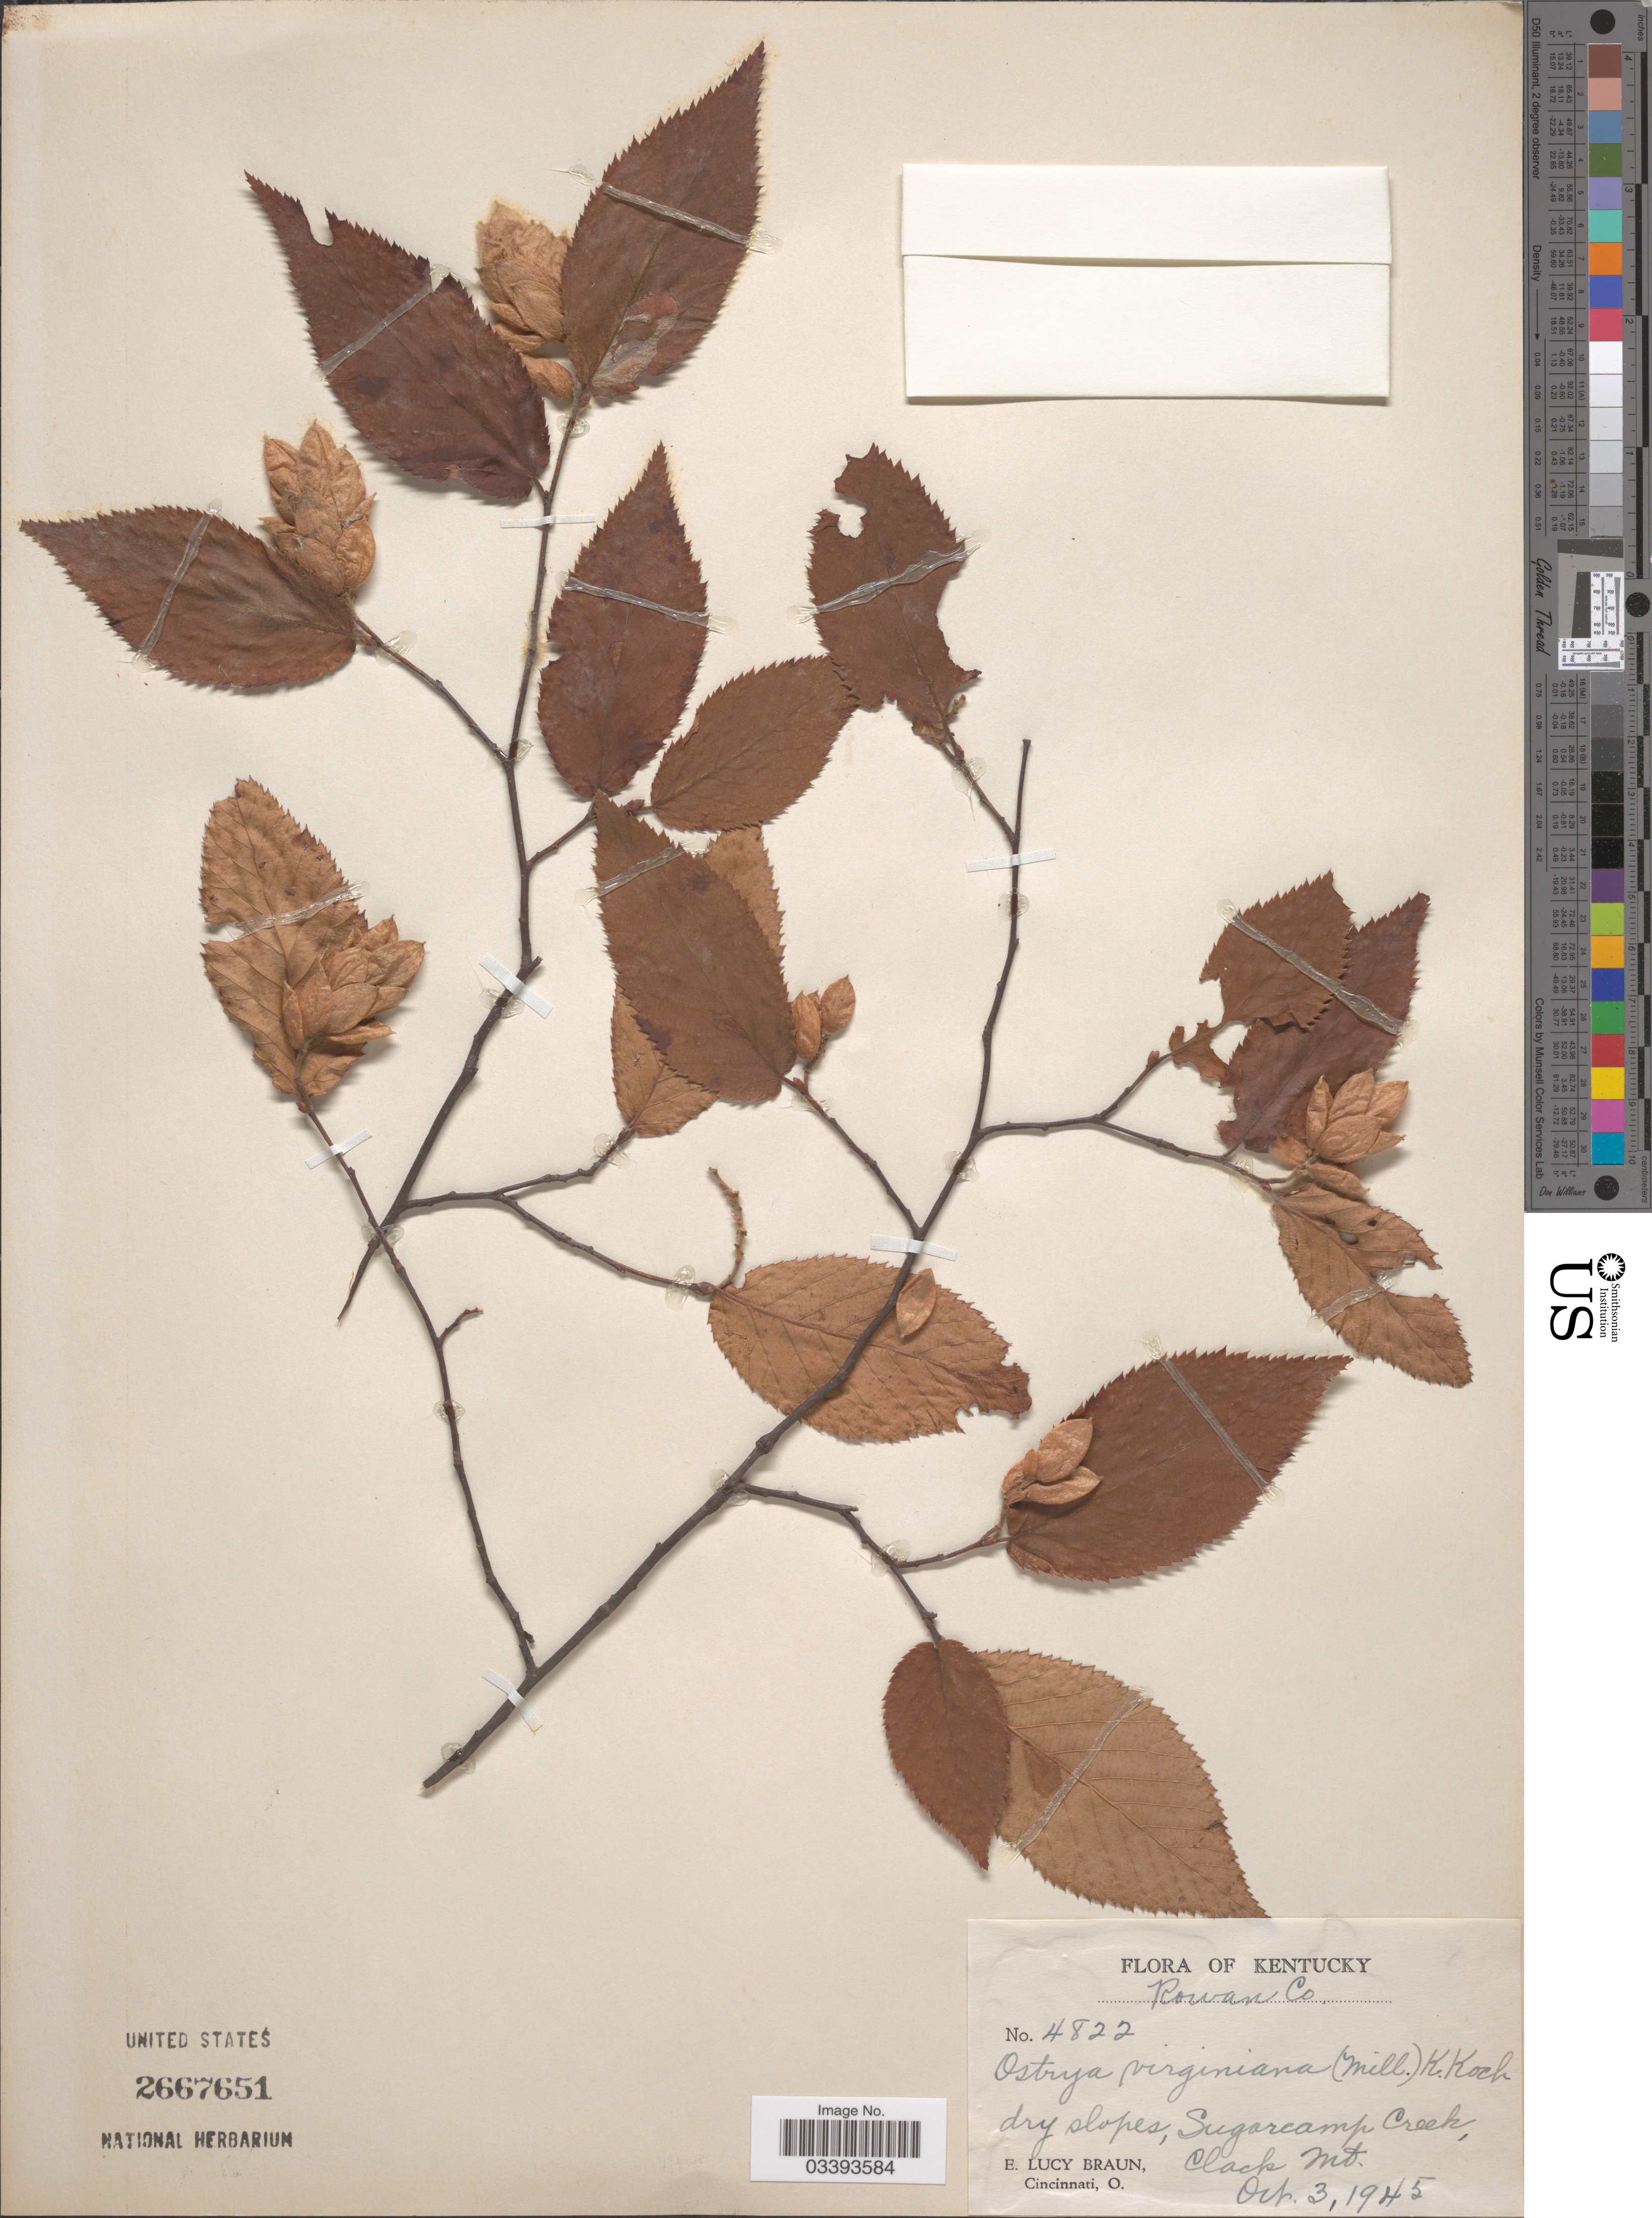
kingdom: Plantae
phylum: Tracheophyta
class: Magnoliopsida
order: Fagales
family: Betulaceae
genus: Ostrya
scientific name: Ostrya virginiana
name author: (Mill.) K. Koch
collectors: E. L. Braun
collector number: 4822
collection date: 1945-10-03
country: United States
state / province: Kentucky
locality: Rowan Co. Sugarcamp Creek, Clack Mt.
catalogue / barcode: US 2667651